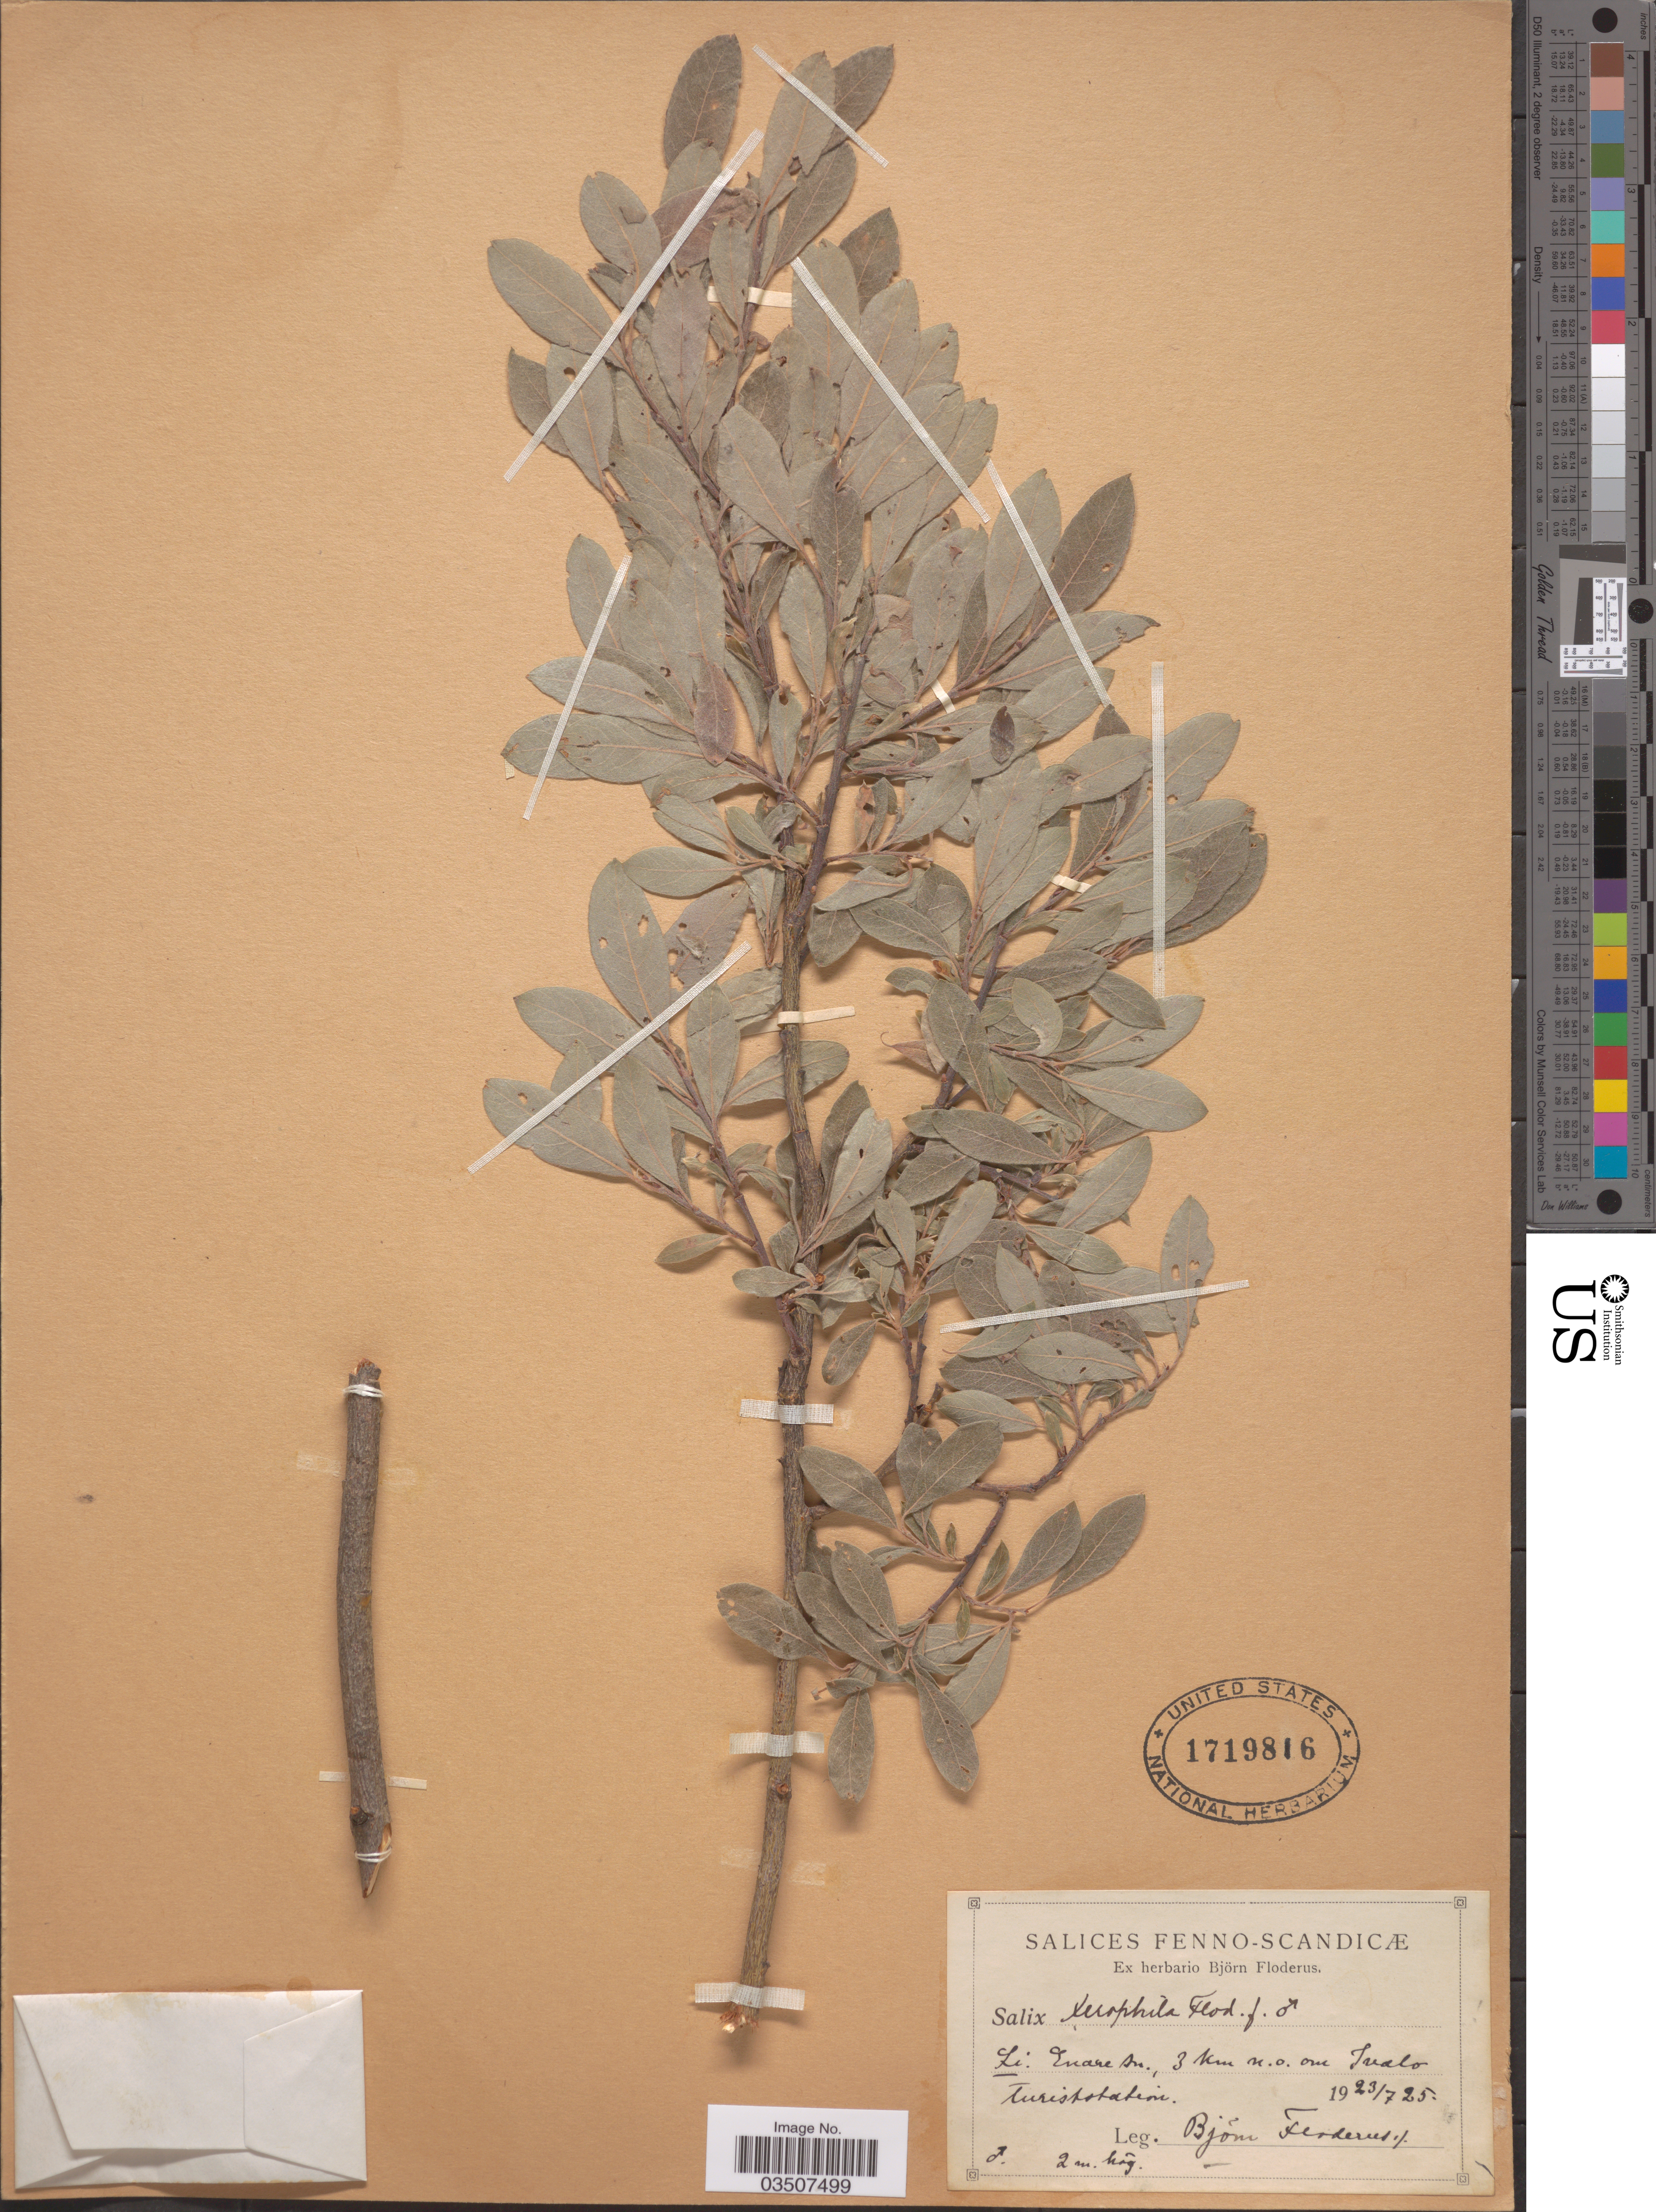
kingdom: Plantae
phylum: Tracheophyta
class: Magnoliopsida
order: Malpighiales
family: Salicaceae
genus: Salix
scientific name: Salix xerophila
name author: Flod.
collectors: B. G. O. Floderus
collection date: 1925-07-23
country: Finland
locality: Fenno-Scandicæ. Li. Enare In., 3 km n.o. om Ivalo Turiststation.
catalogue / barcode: US 1719816